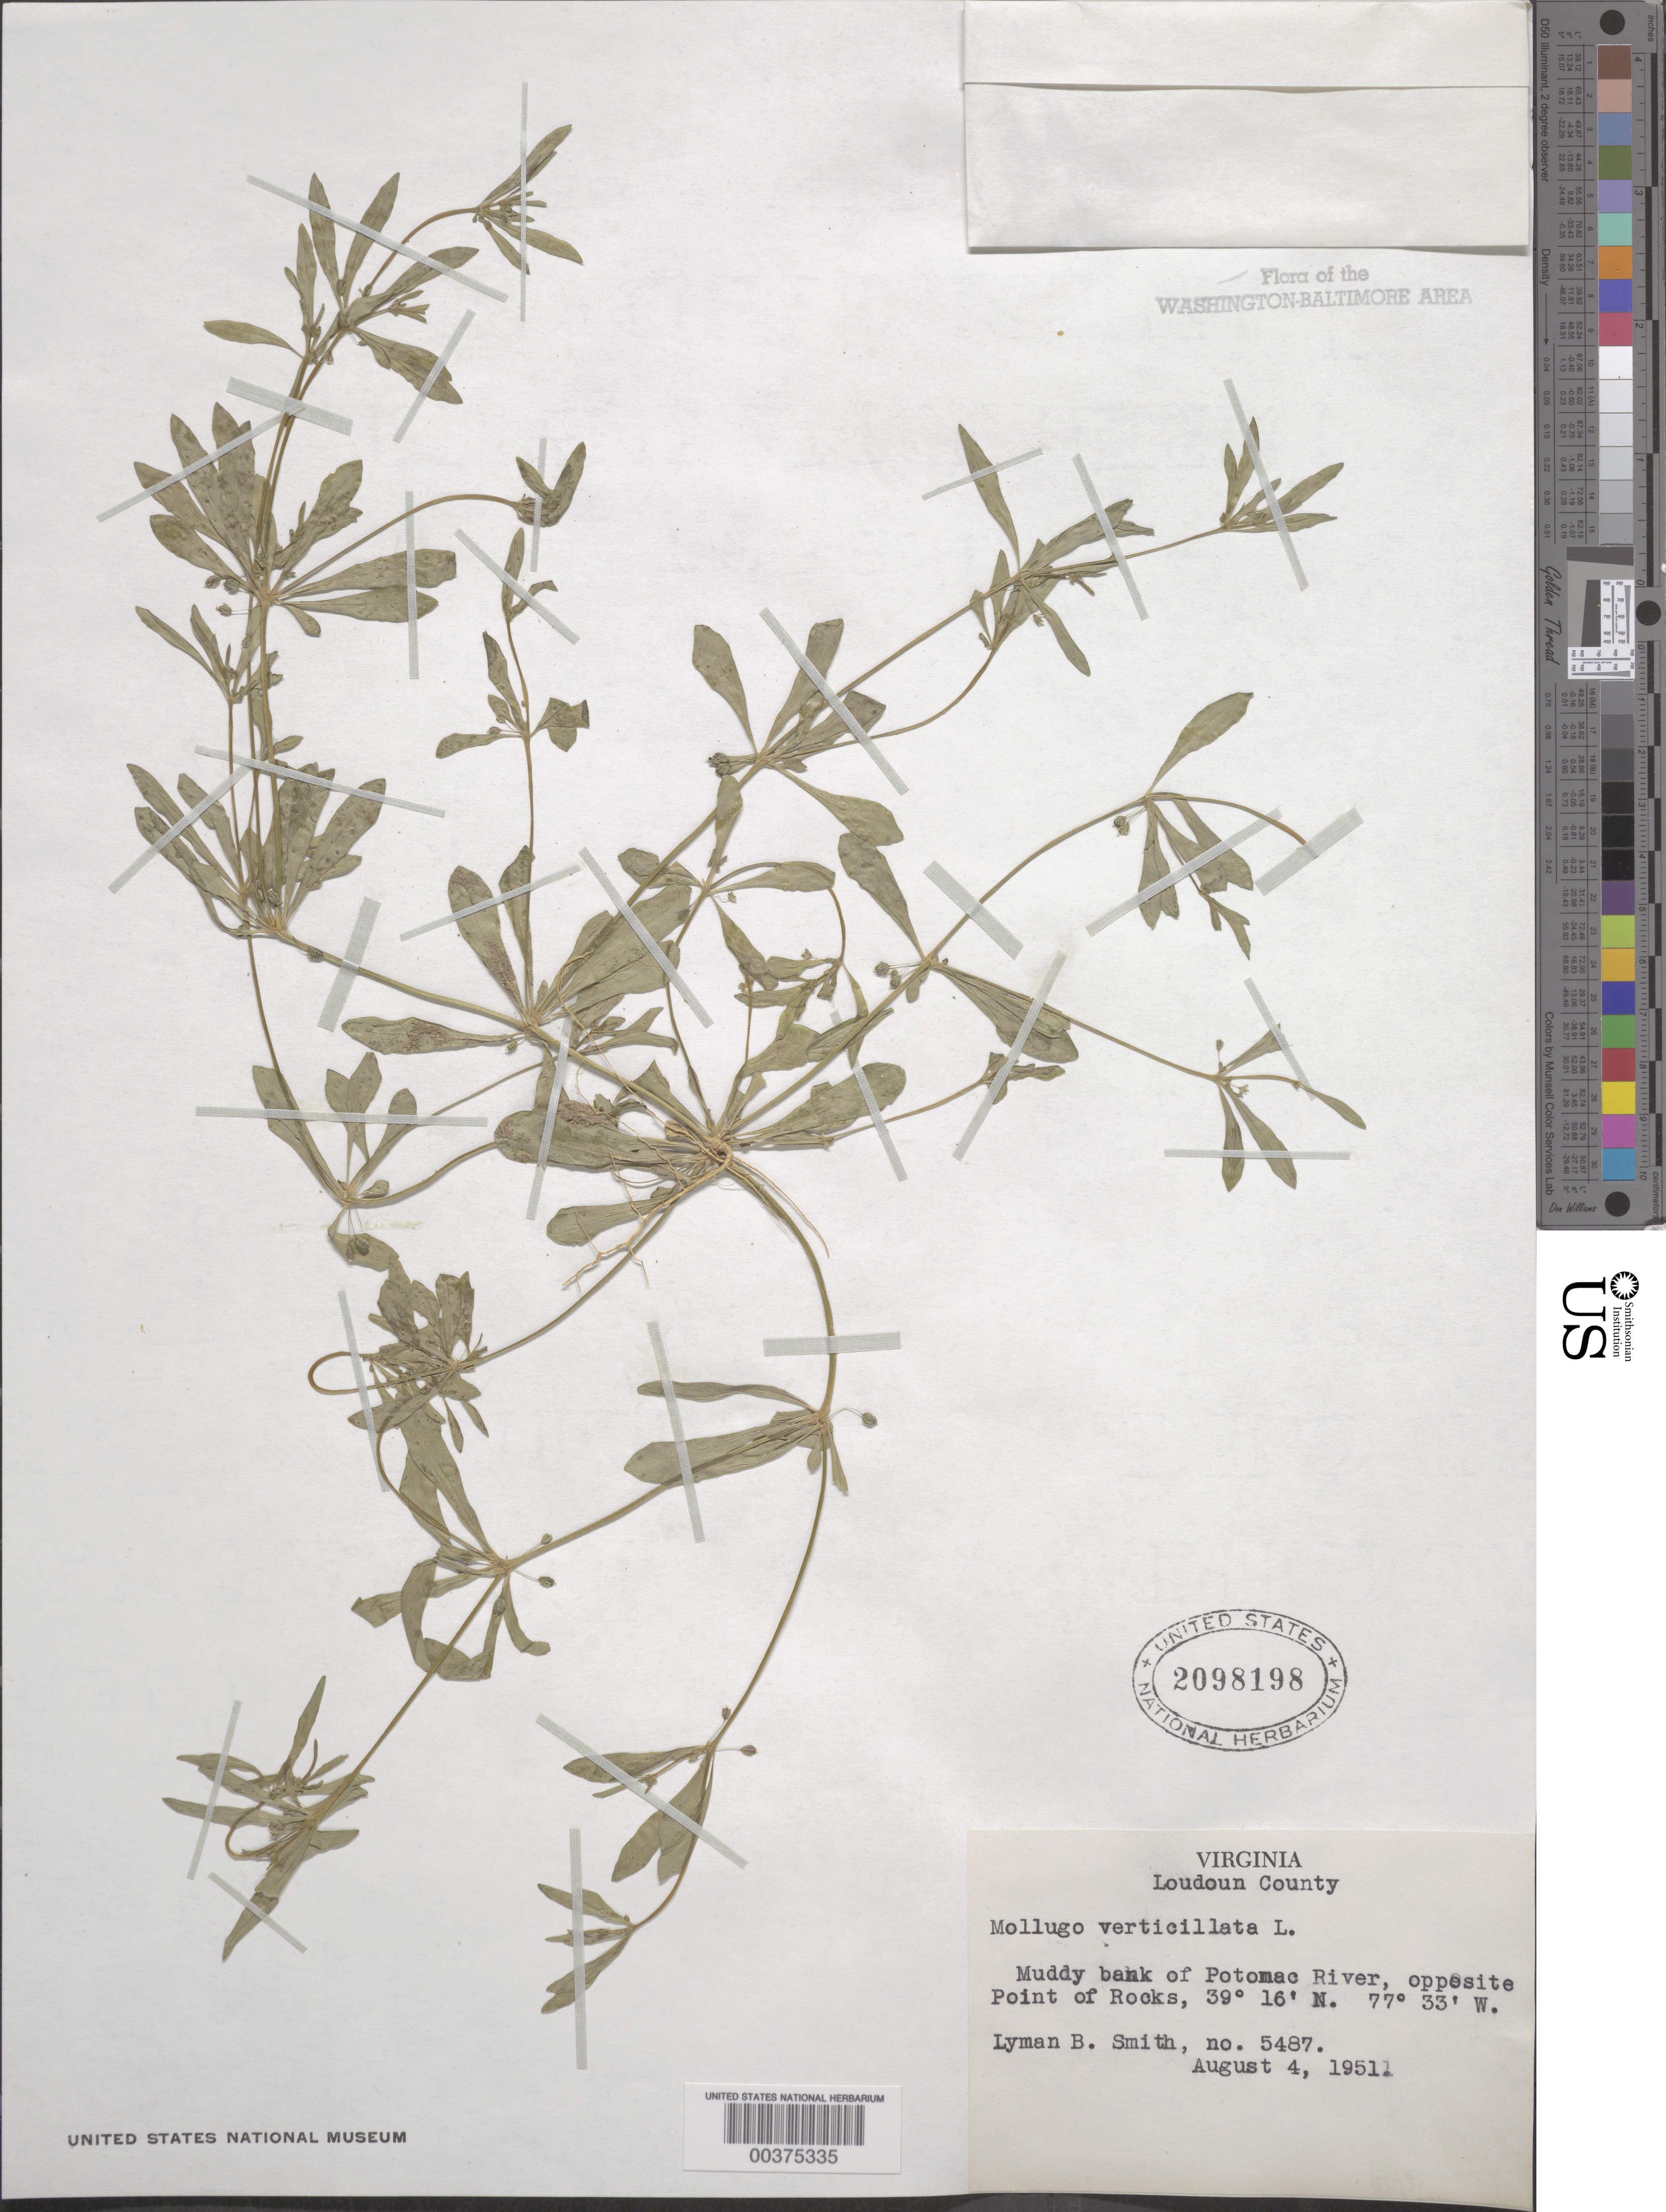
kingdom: Plantae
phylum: Tracheophyta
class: Magnoliopsida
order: Caryophyllales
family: Molluginaceae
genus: Mollugo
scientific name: Mollugo verticillata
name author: L.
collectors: L. Smith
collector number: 5487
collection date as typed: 04 Aug 1951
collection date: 1951-08-04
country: United States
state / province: Virginia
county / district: Loudoun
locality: Potomac river banks, opposite Point of Rocks C. & O. Canal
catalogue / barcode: US 2098198